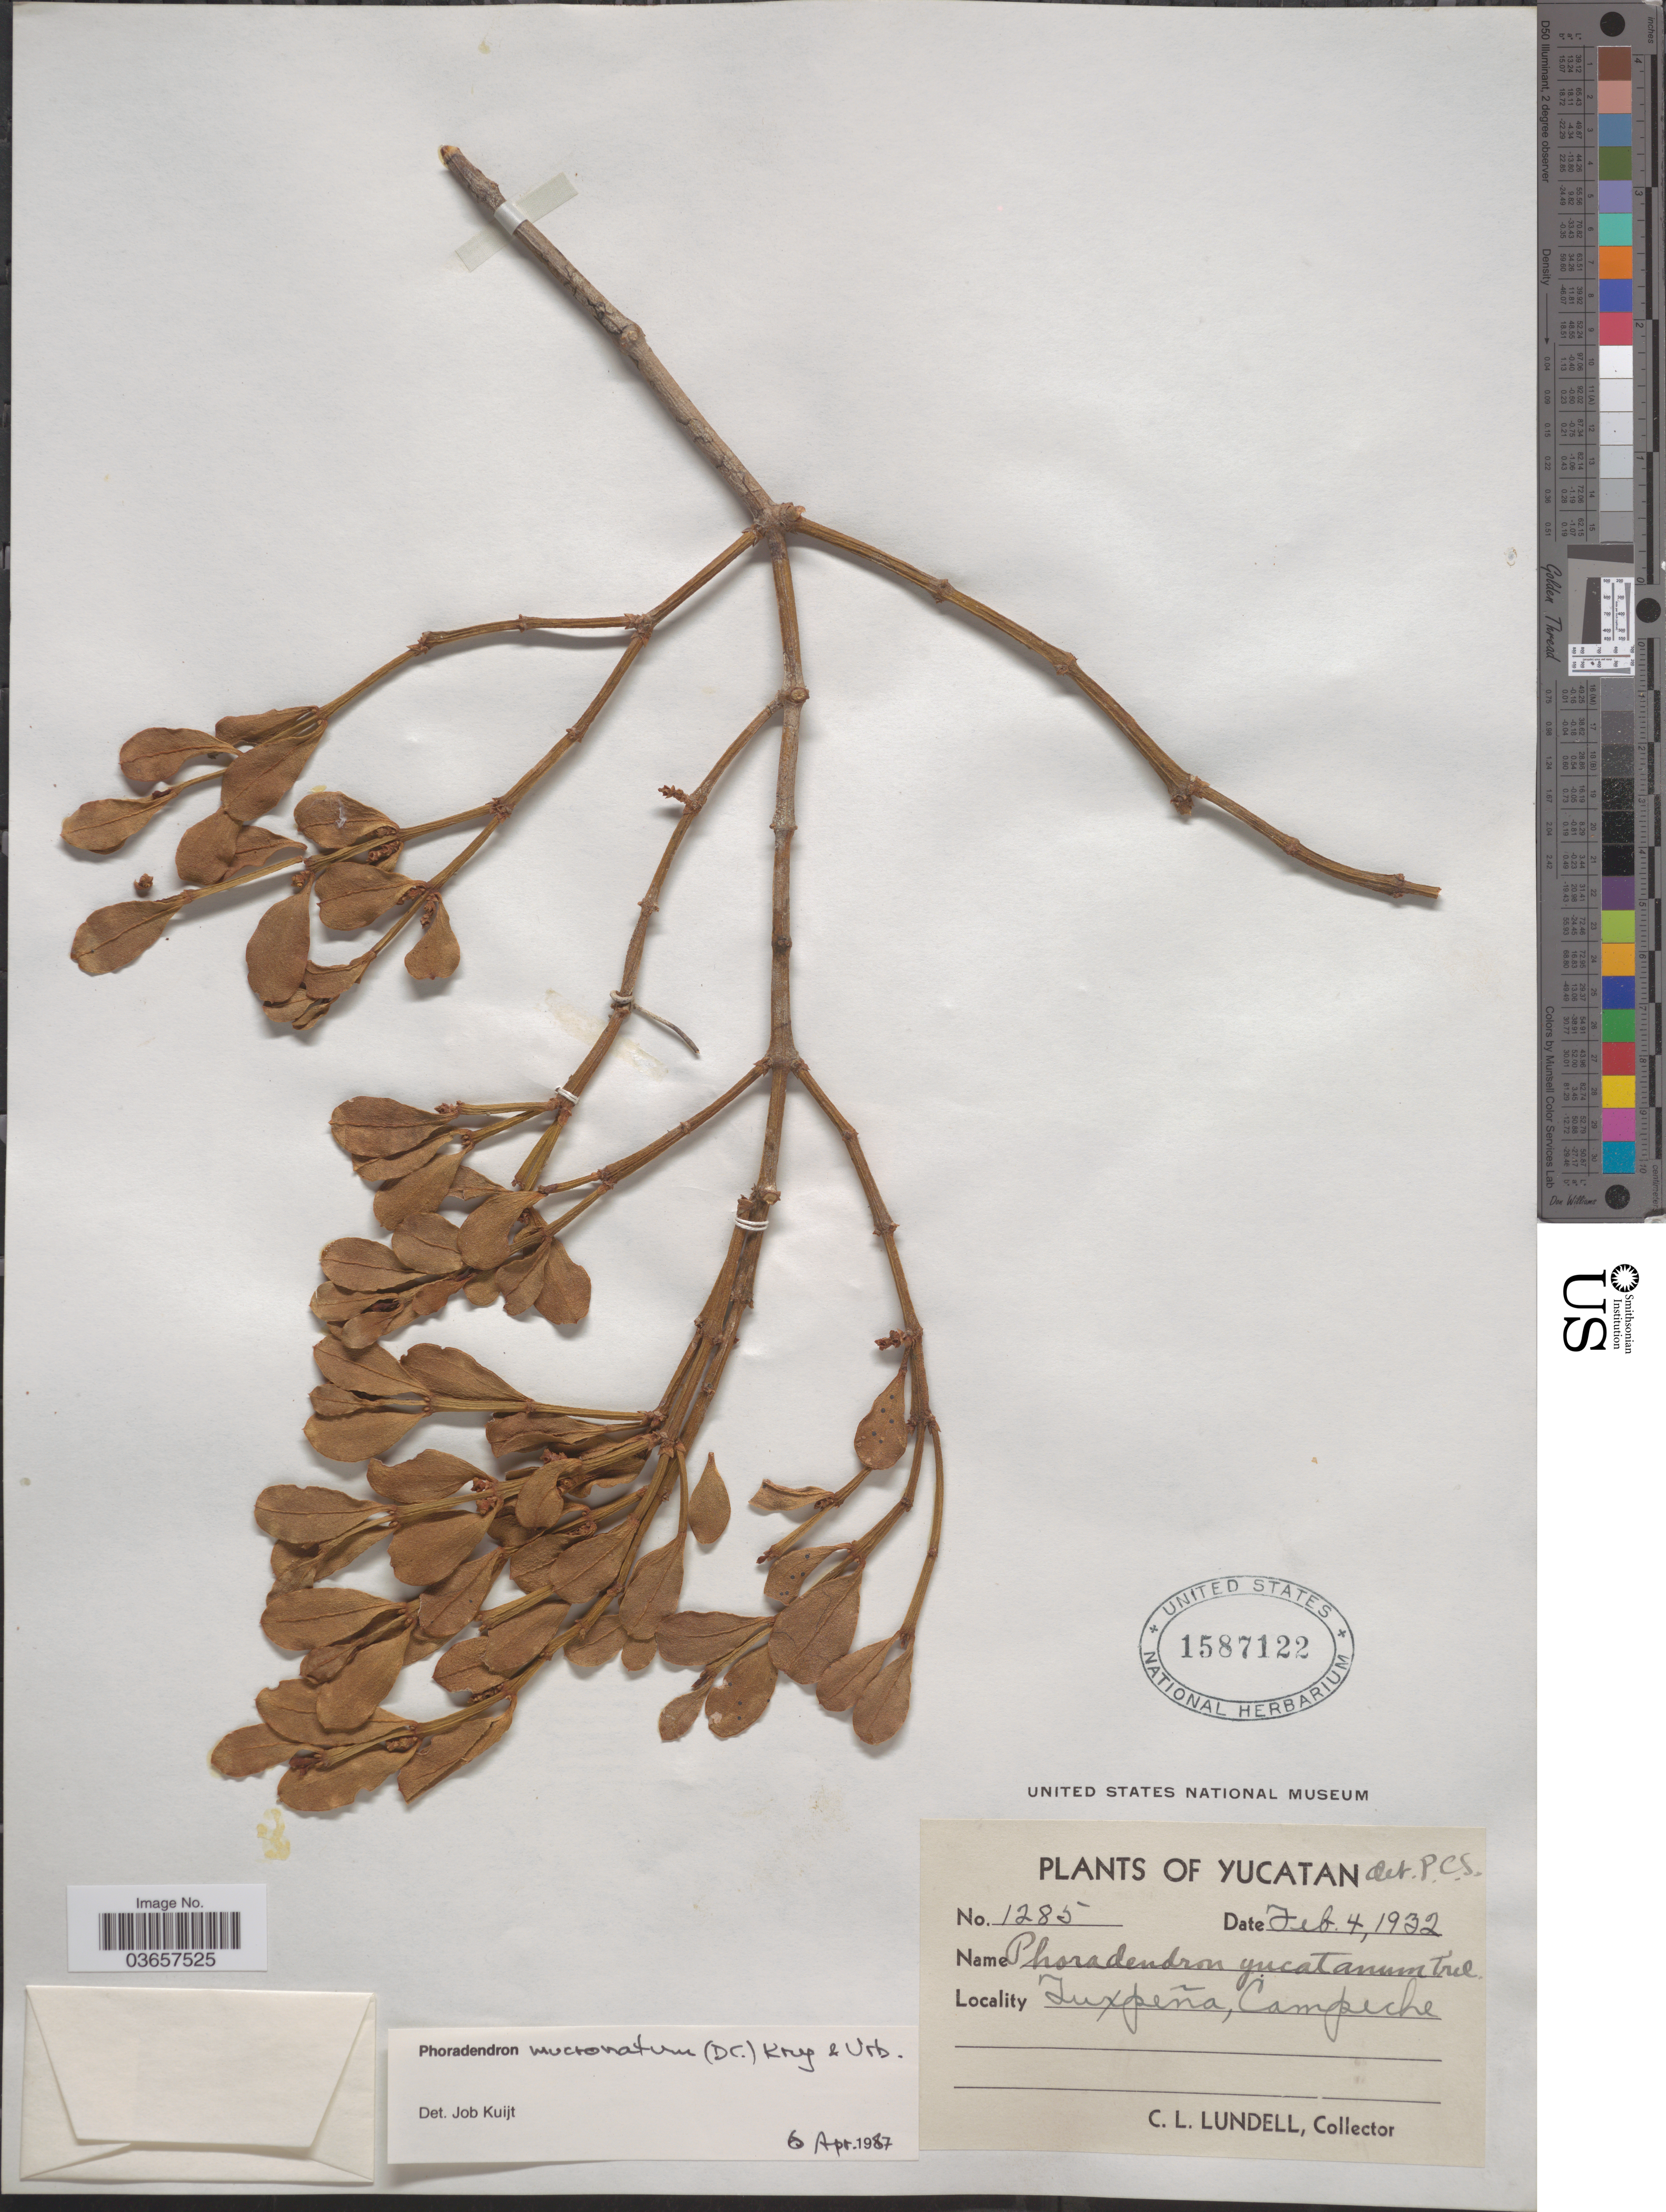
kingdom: Plantae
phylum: Tracheophyta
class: Magnoliopsida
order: Santalales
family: Viscaceae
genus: Phoradendron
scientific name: Phoradendron mucronatum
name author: (DC.) Krug & Urb.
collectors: C. L. Lundell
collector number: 1285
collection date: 1932-02-04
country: Mexico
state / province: Campeche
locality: Yucatan. Tuxpeña.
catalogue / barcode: US 1587122